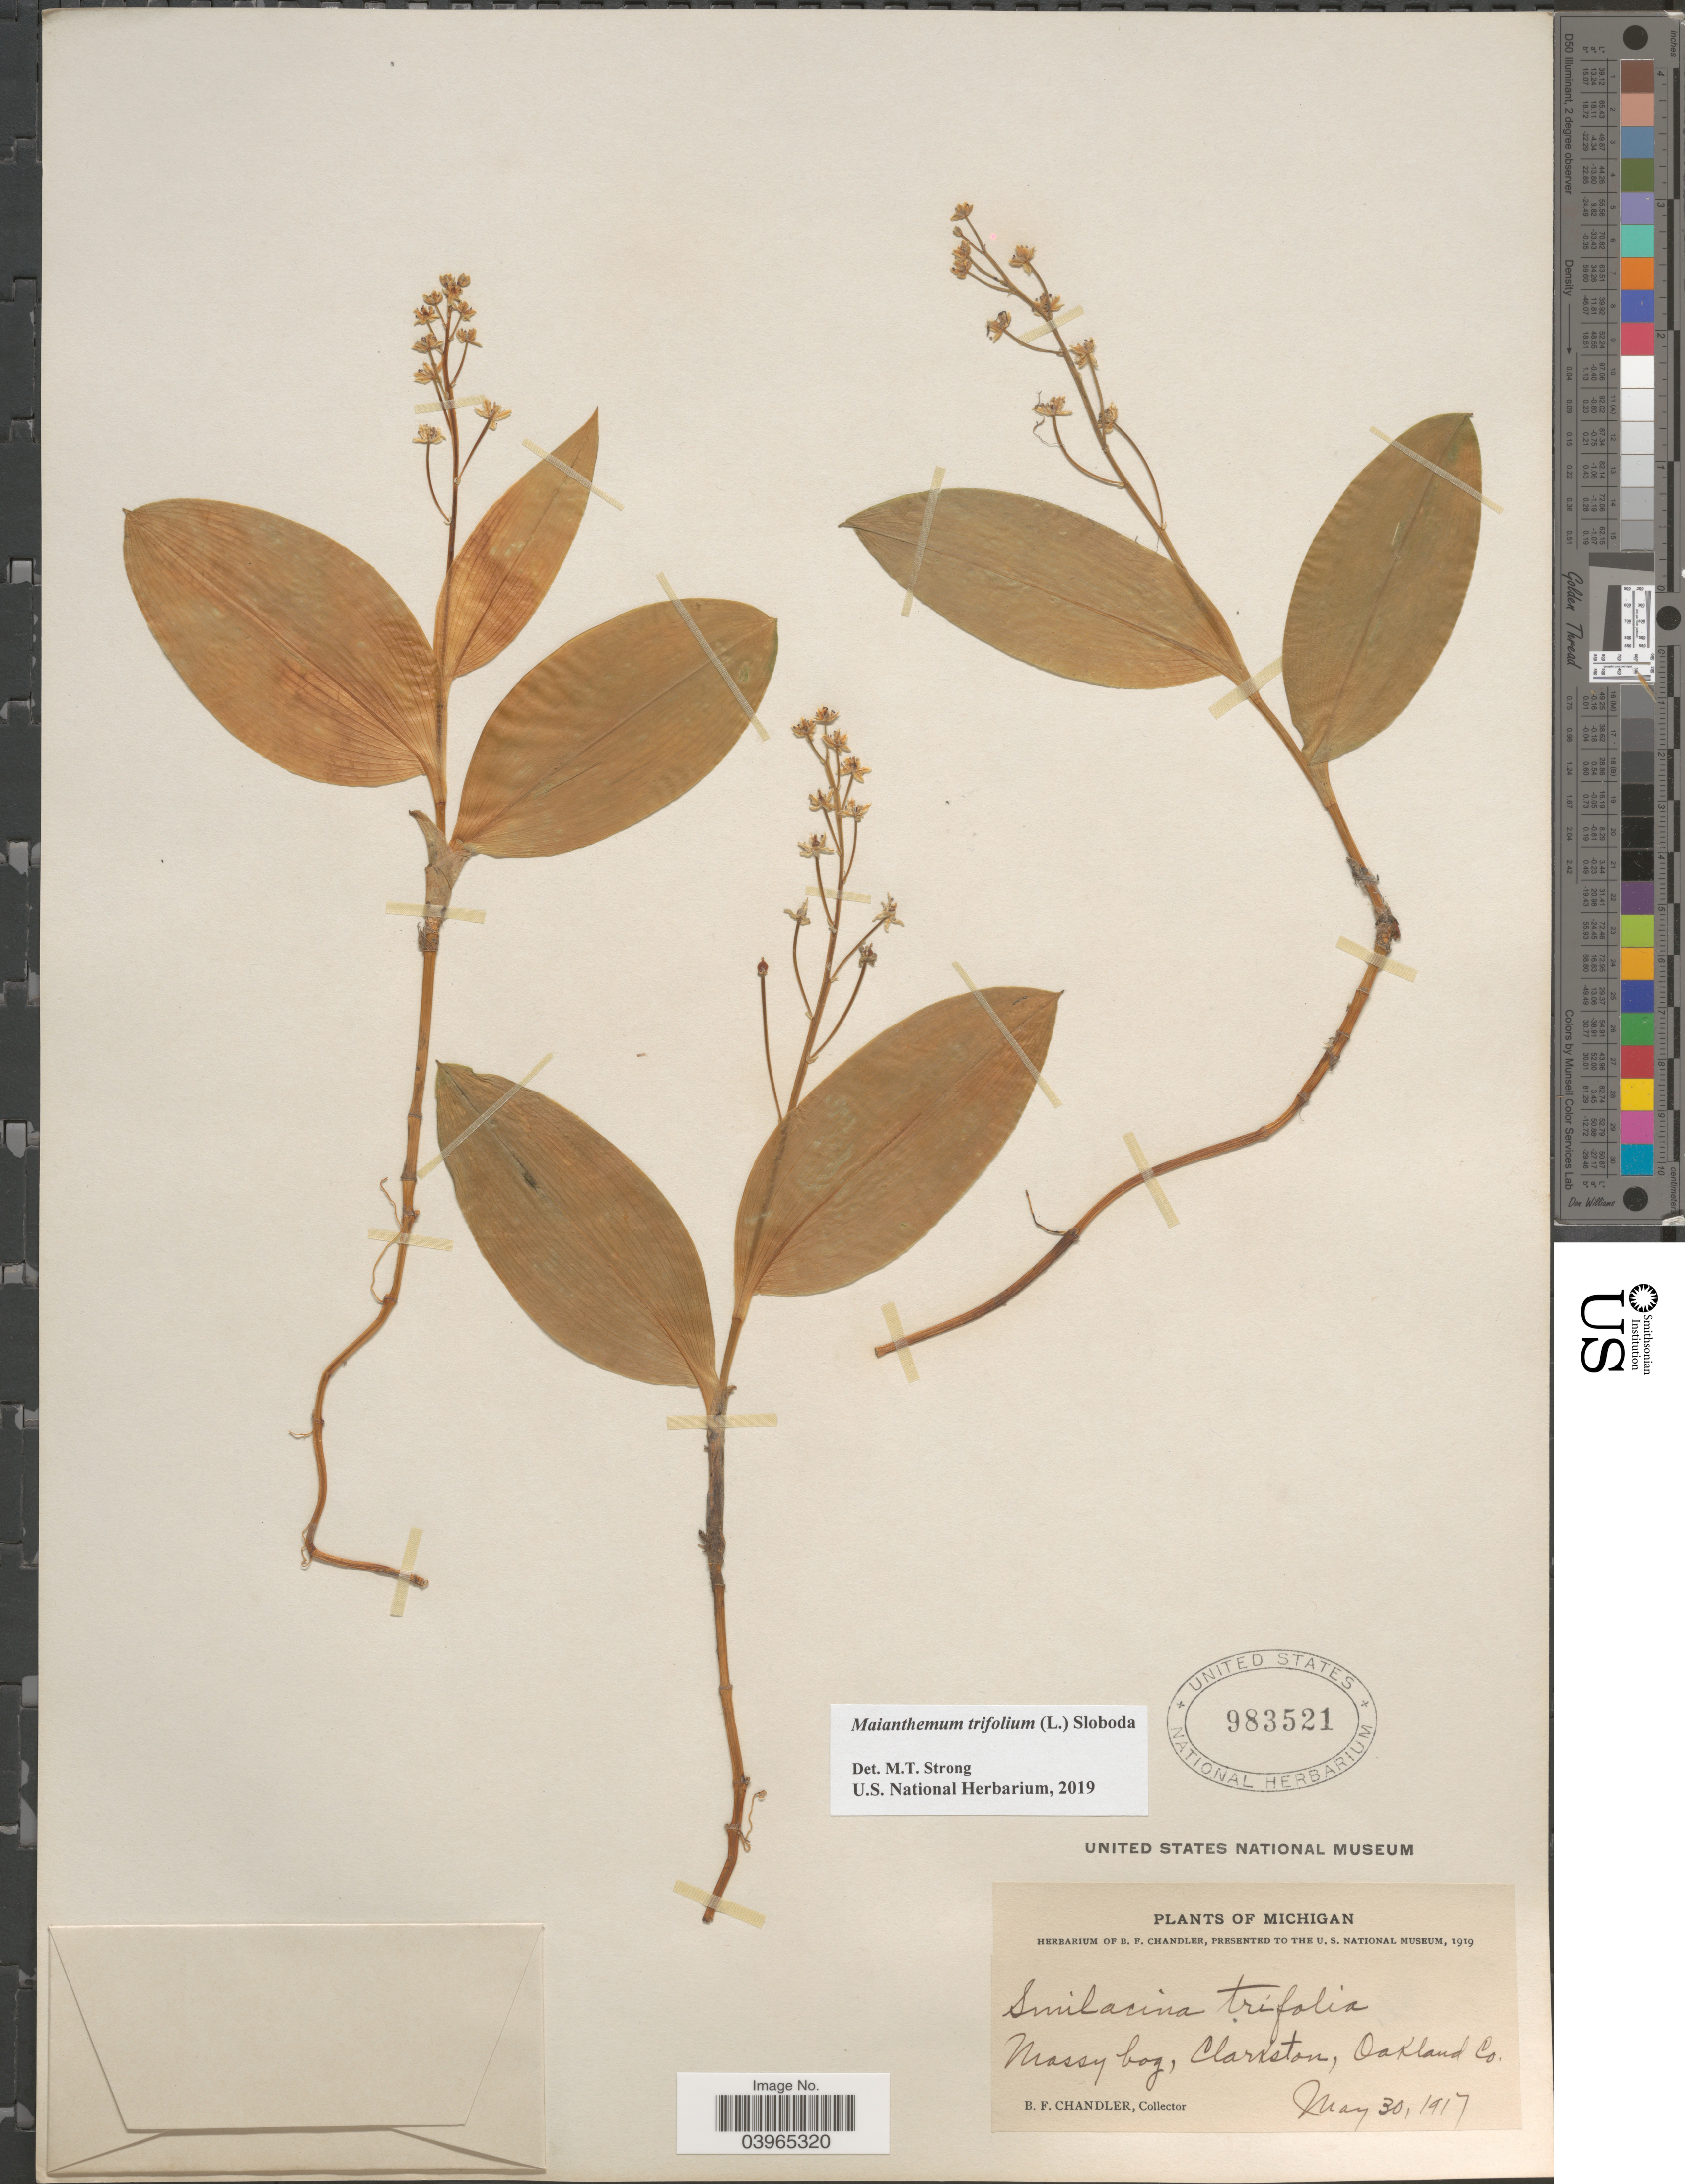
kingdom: Plantae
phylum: Tracheophyta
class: Liliopsida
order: Asparagales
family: Asparagaceae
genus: Maianthemum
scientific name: Maianthemum trifolium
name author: (L.) Sloboda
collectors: B. F. Chandler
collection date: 1917-05-30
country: United States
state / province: Michigan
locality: Clarkston, Oakland Co.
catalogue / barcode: US 983521